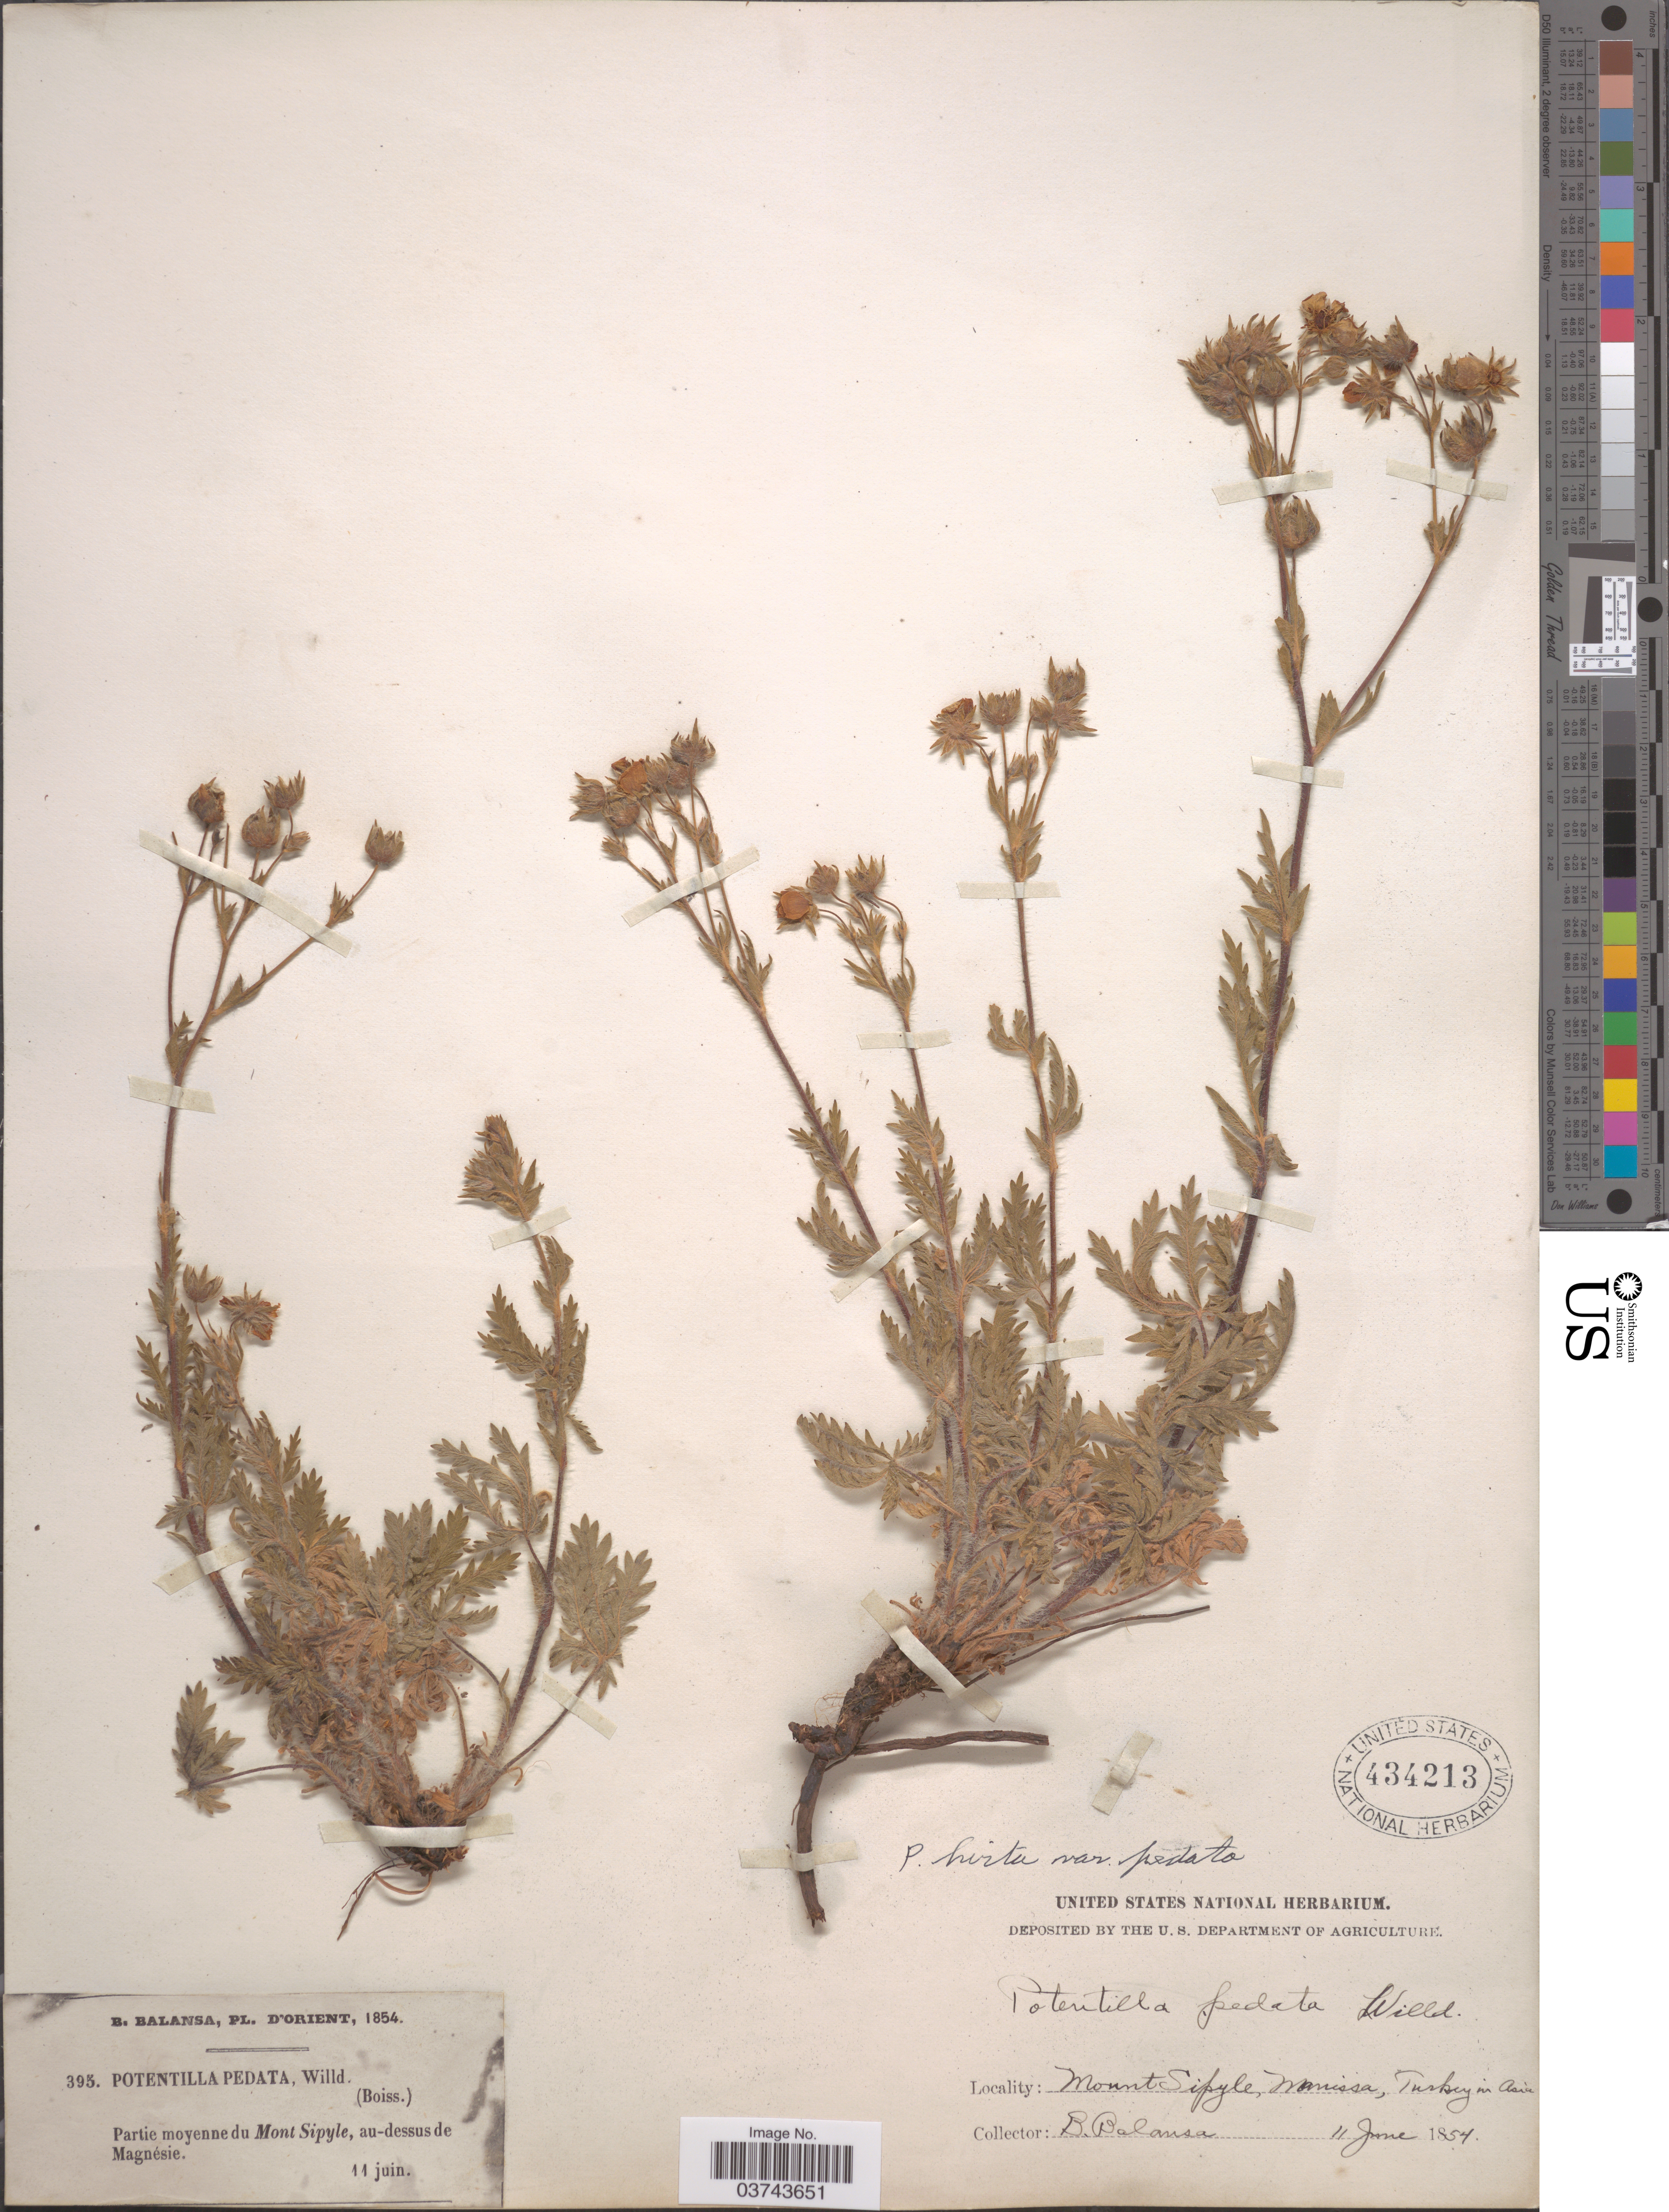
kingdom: Plantae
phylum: Tracheophyta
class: Magnoliopsida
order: Rosales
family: Rosaceae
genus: Potentilla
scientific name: Potentilla hirta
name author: L.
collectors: B. Balansa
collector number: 395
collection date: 1854-06-11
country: Turkey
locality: D'Orient. Partie moyenne du Mont Sipyle, au-dessus de Magnésie. Manissa, Turkey in Asia.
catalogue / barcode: US 434213